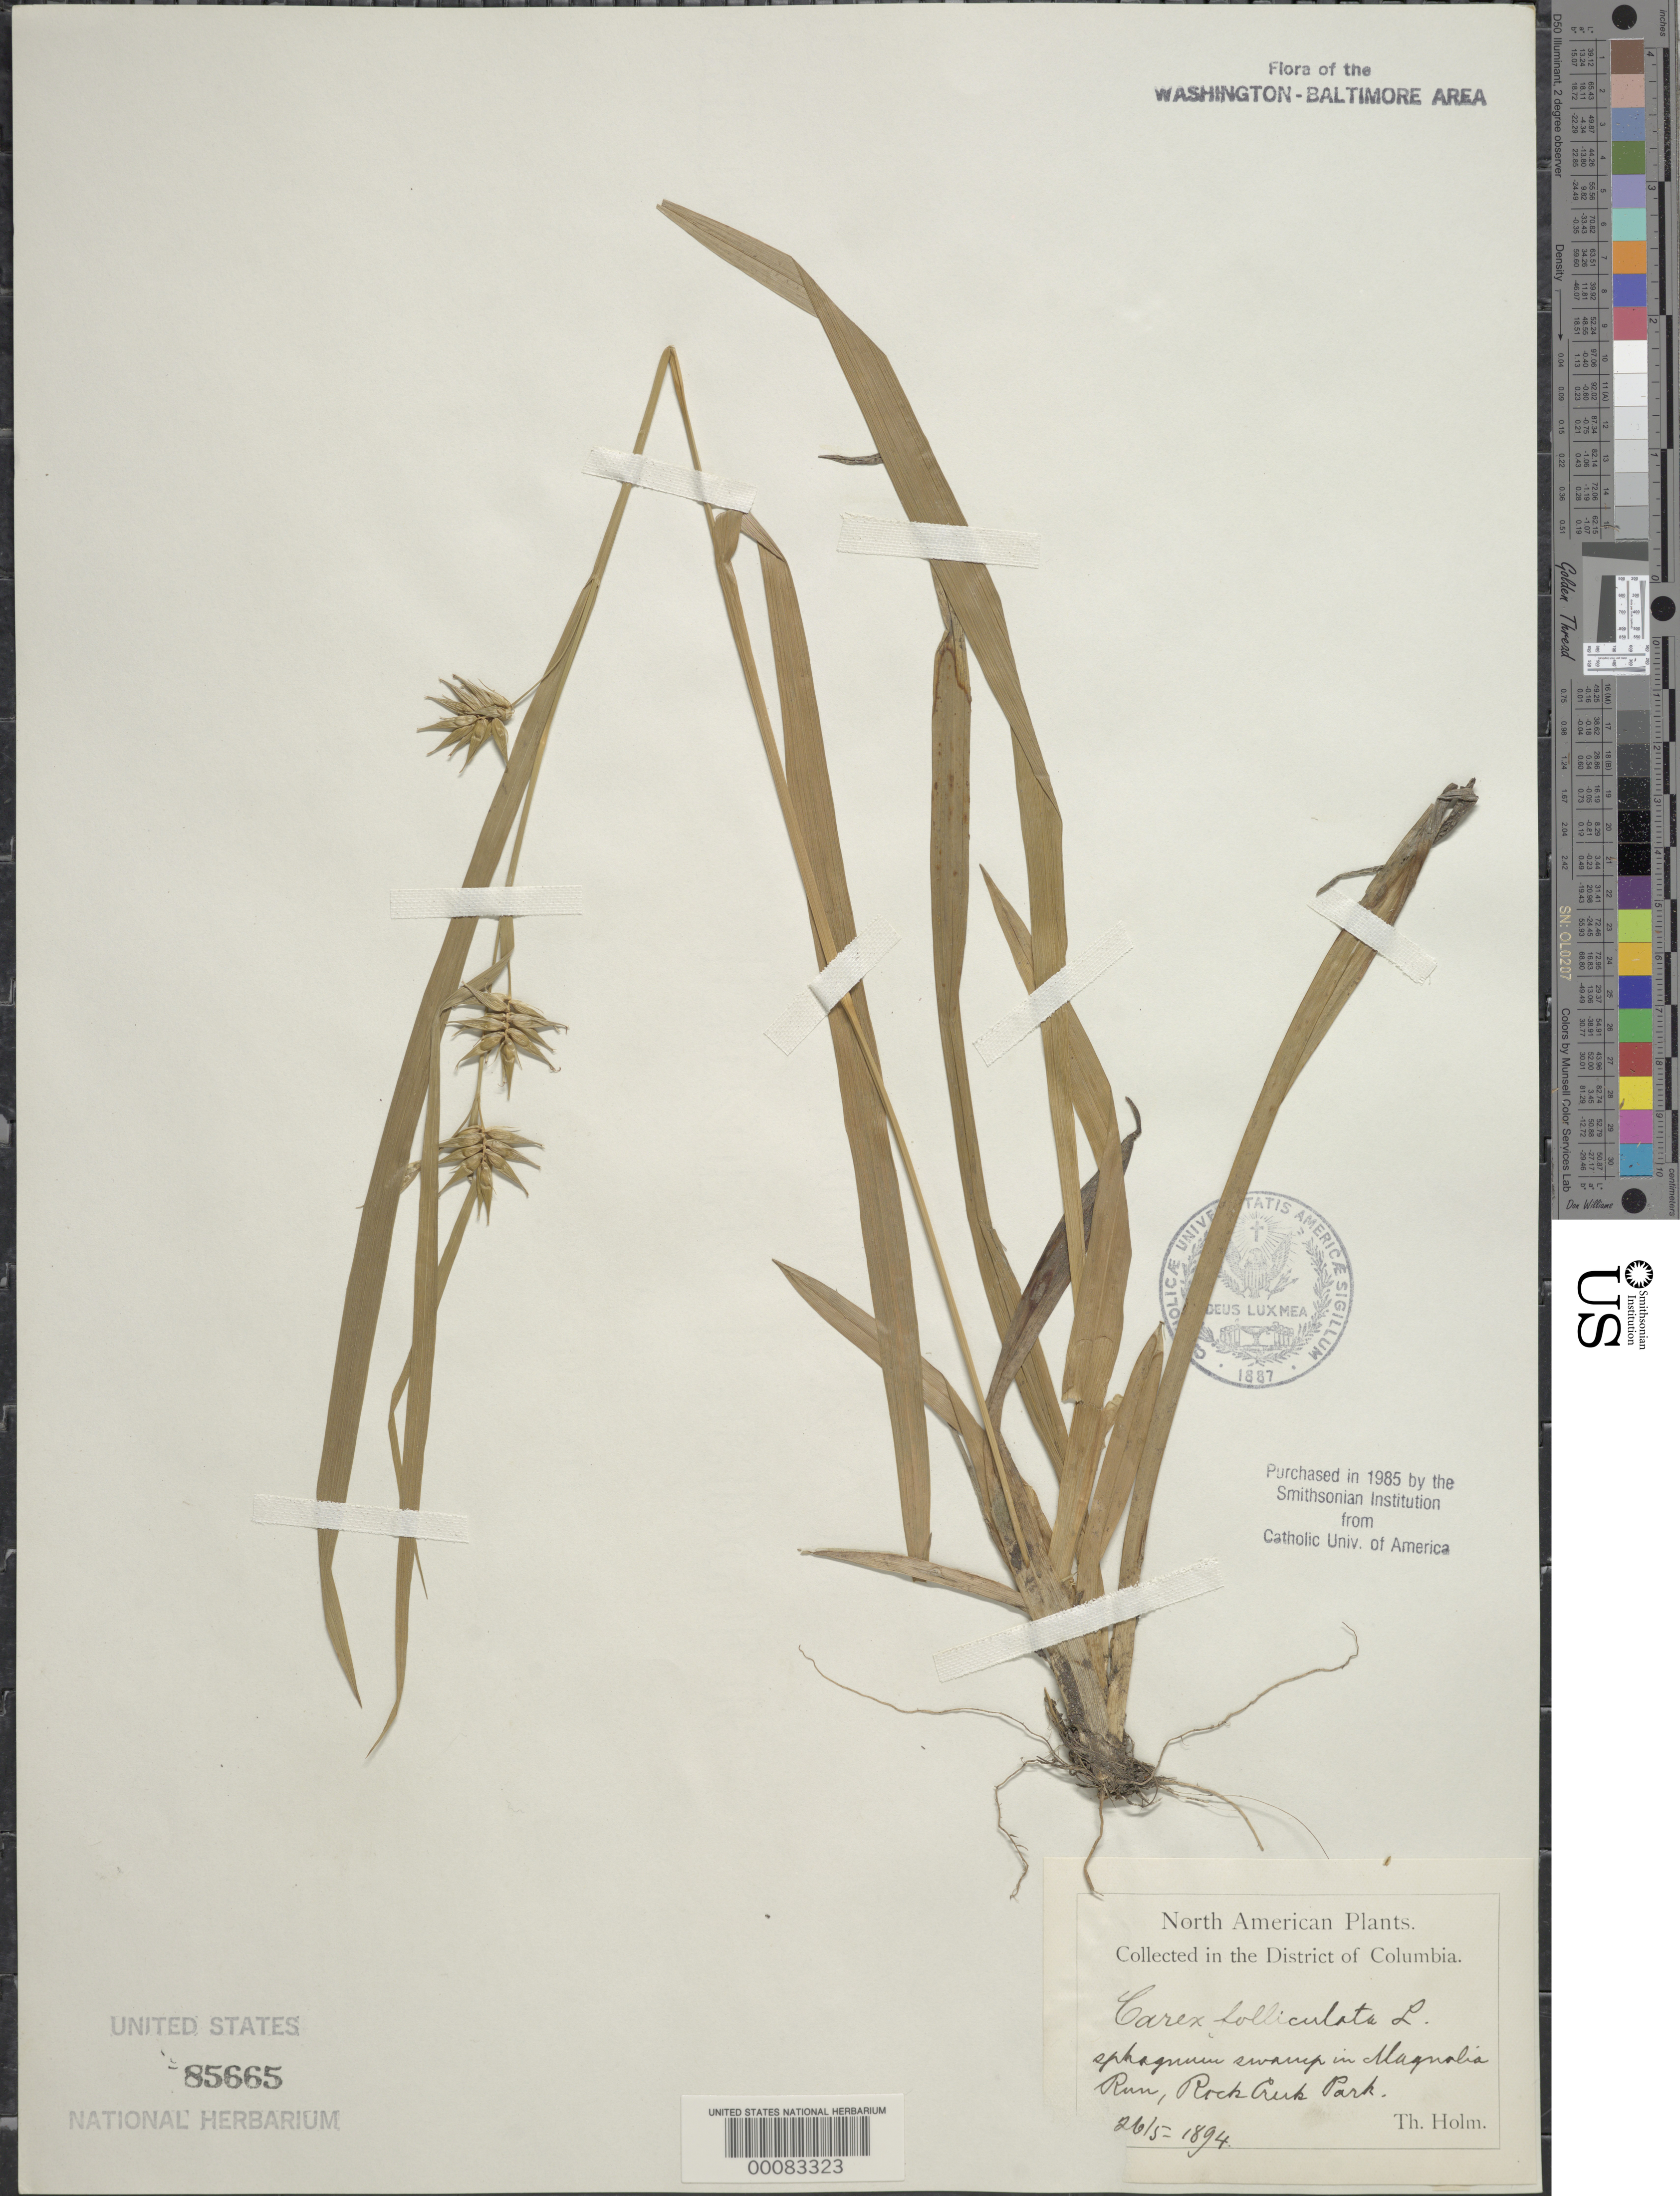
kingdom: Plantae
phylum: Tracheophyta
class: Liliopsida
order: Poales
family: Cyperaceae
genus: Carex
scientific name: Carex folliculata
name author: L.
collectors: T. Holm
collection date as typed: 26 May 1894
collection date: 1894-05-26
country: United States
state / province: District of Columbia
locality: Magnolia Run Rock Creek Park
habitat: Sphagnum swamp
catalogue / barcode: US 85665